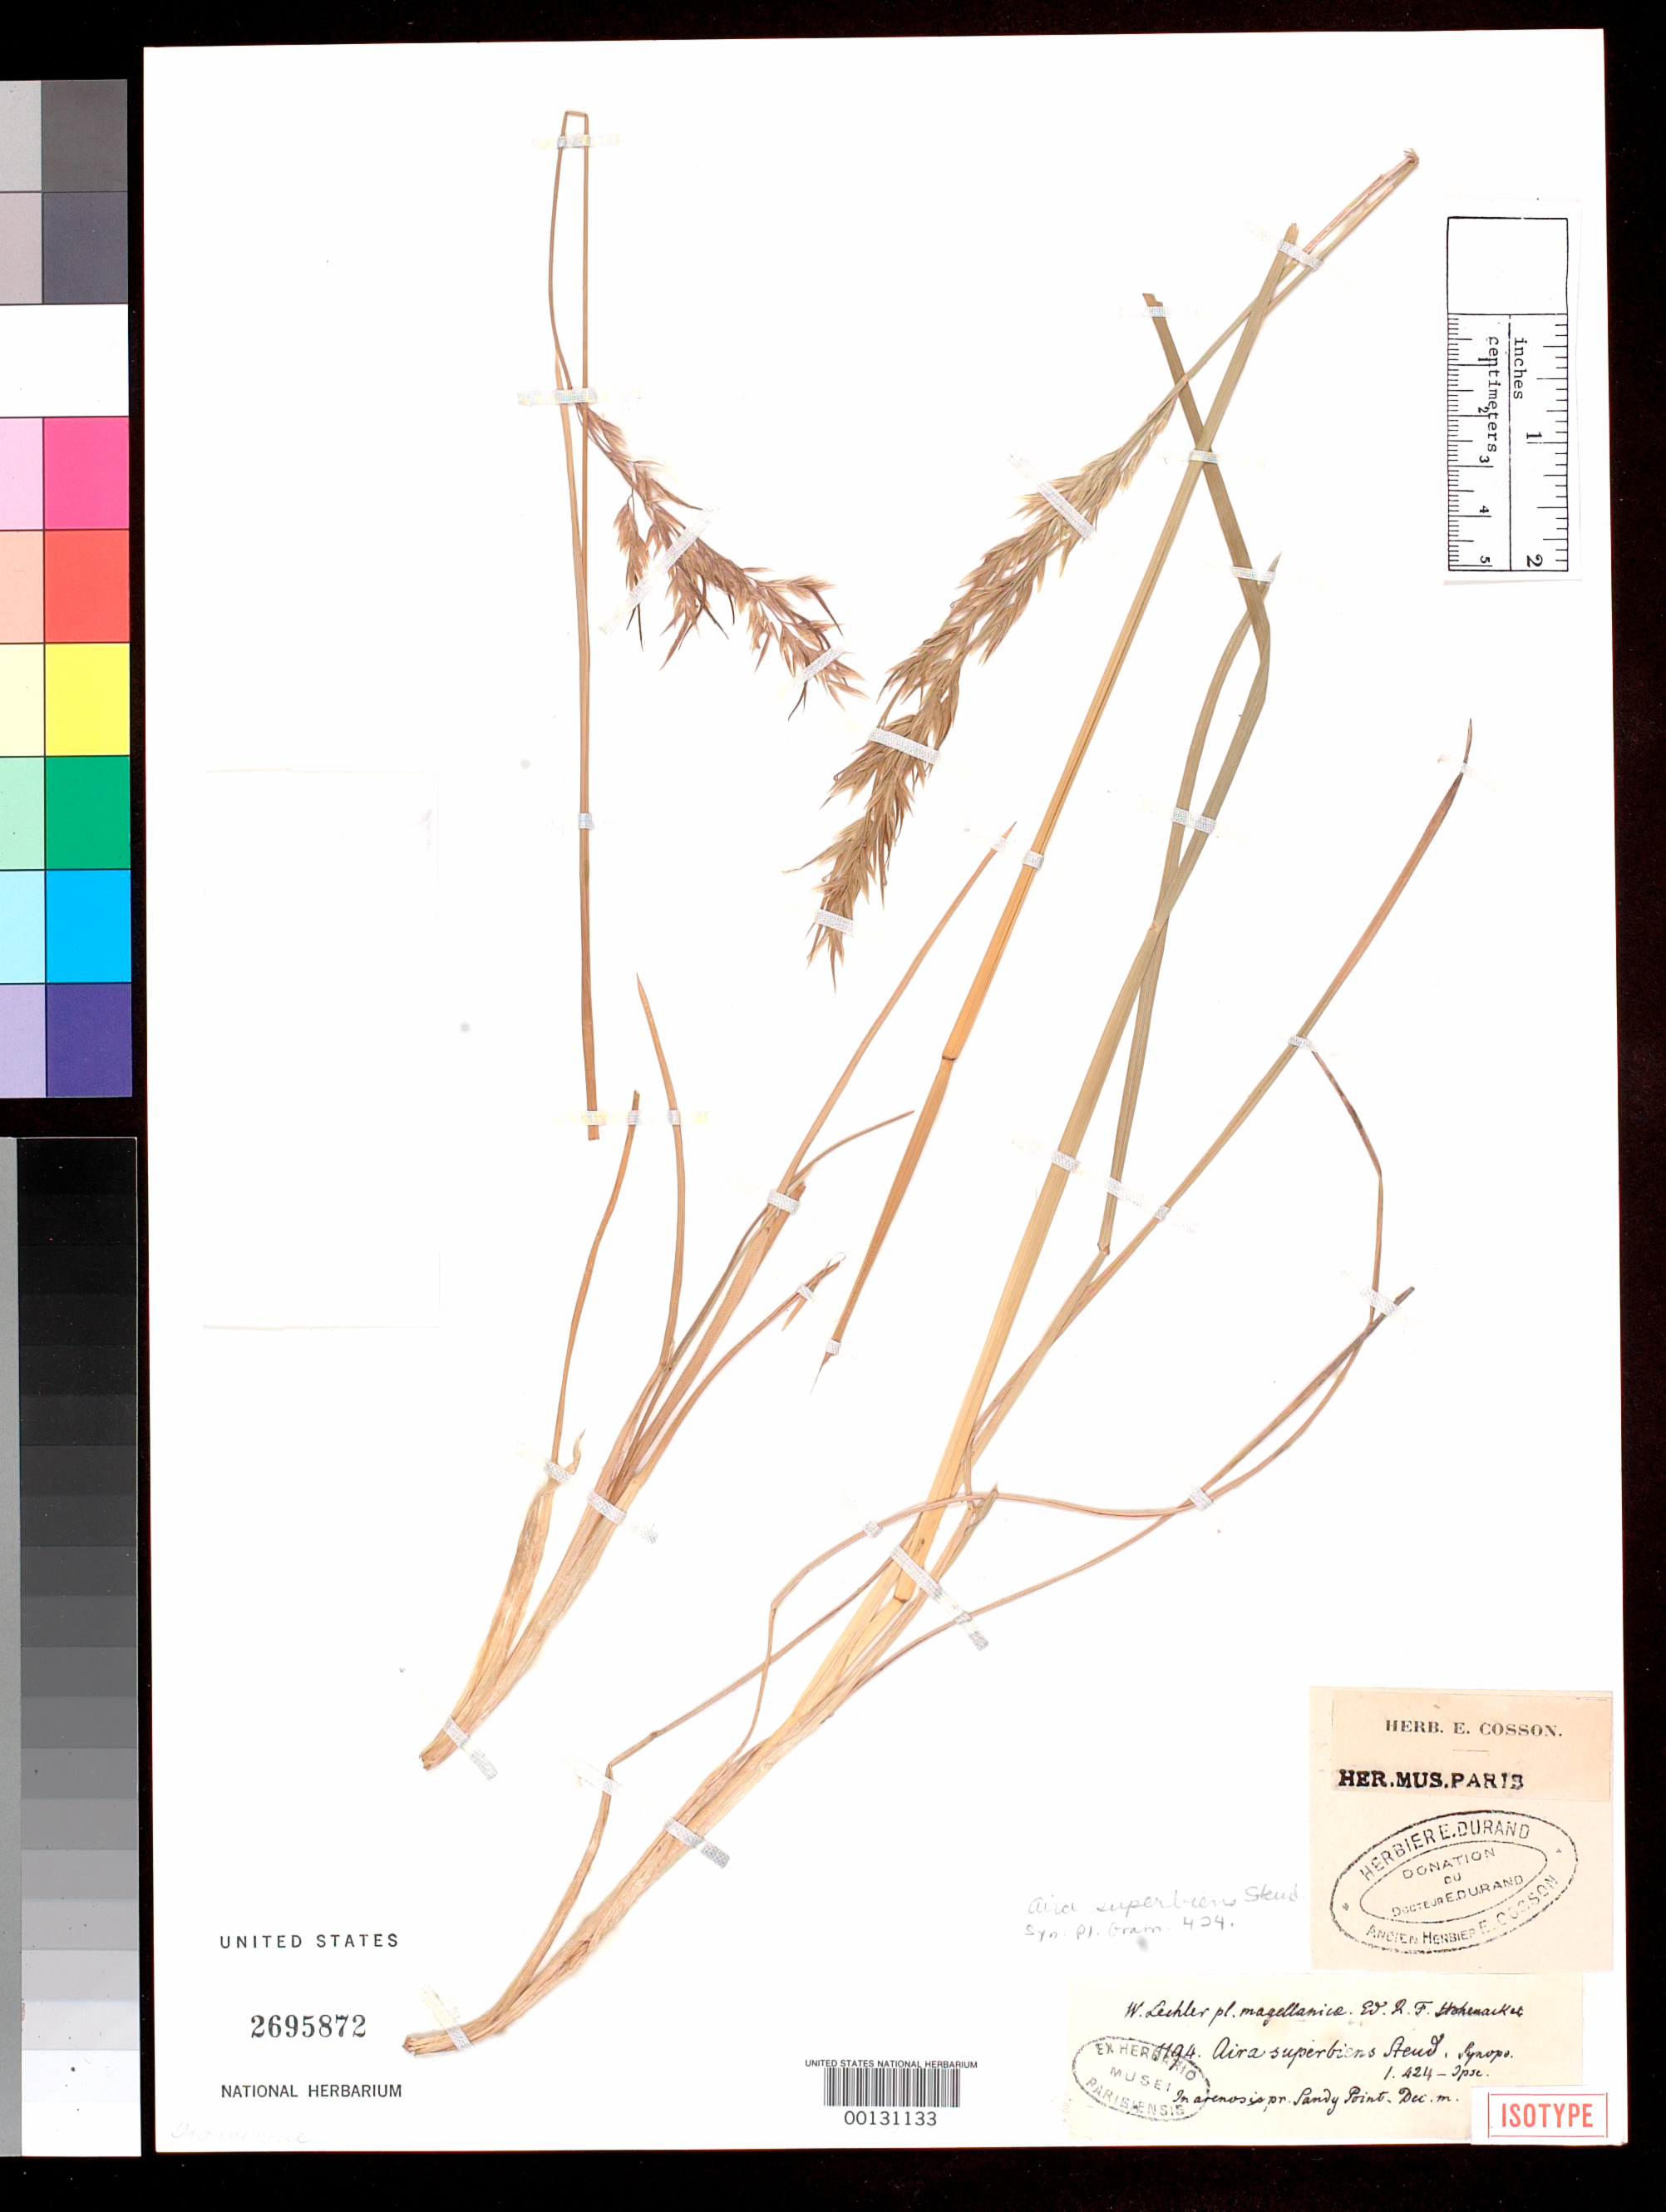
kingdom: Plantae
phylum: Tracheophyta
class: Liliopsida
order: Poales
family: Poaceae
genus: Aira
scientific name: Aira superbiens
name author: Steud.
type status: Isotype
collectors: ex herb. Lechler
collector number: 1194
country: Chile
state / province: Magallanes y de la Antártica Chilena (XII)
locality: Sandy Point.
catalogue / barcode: US 2695872